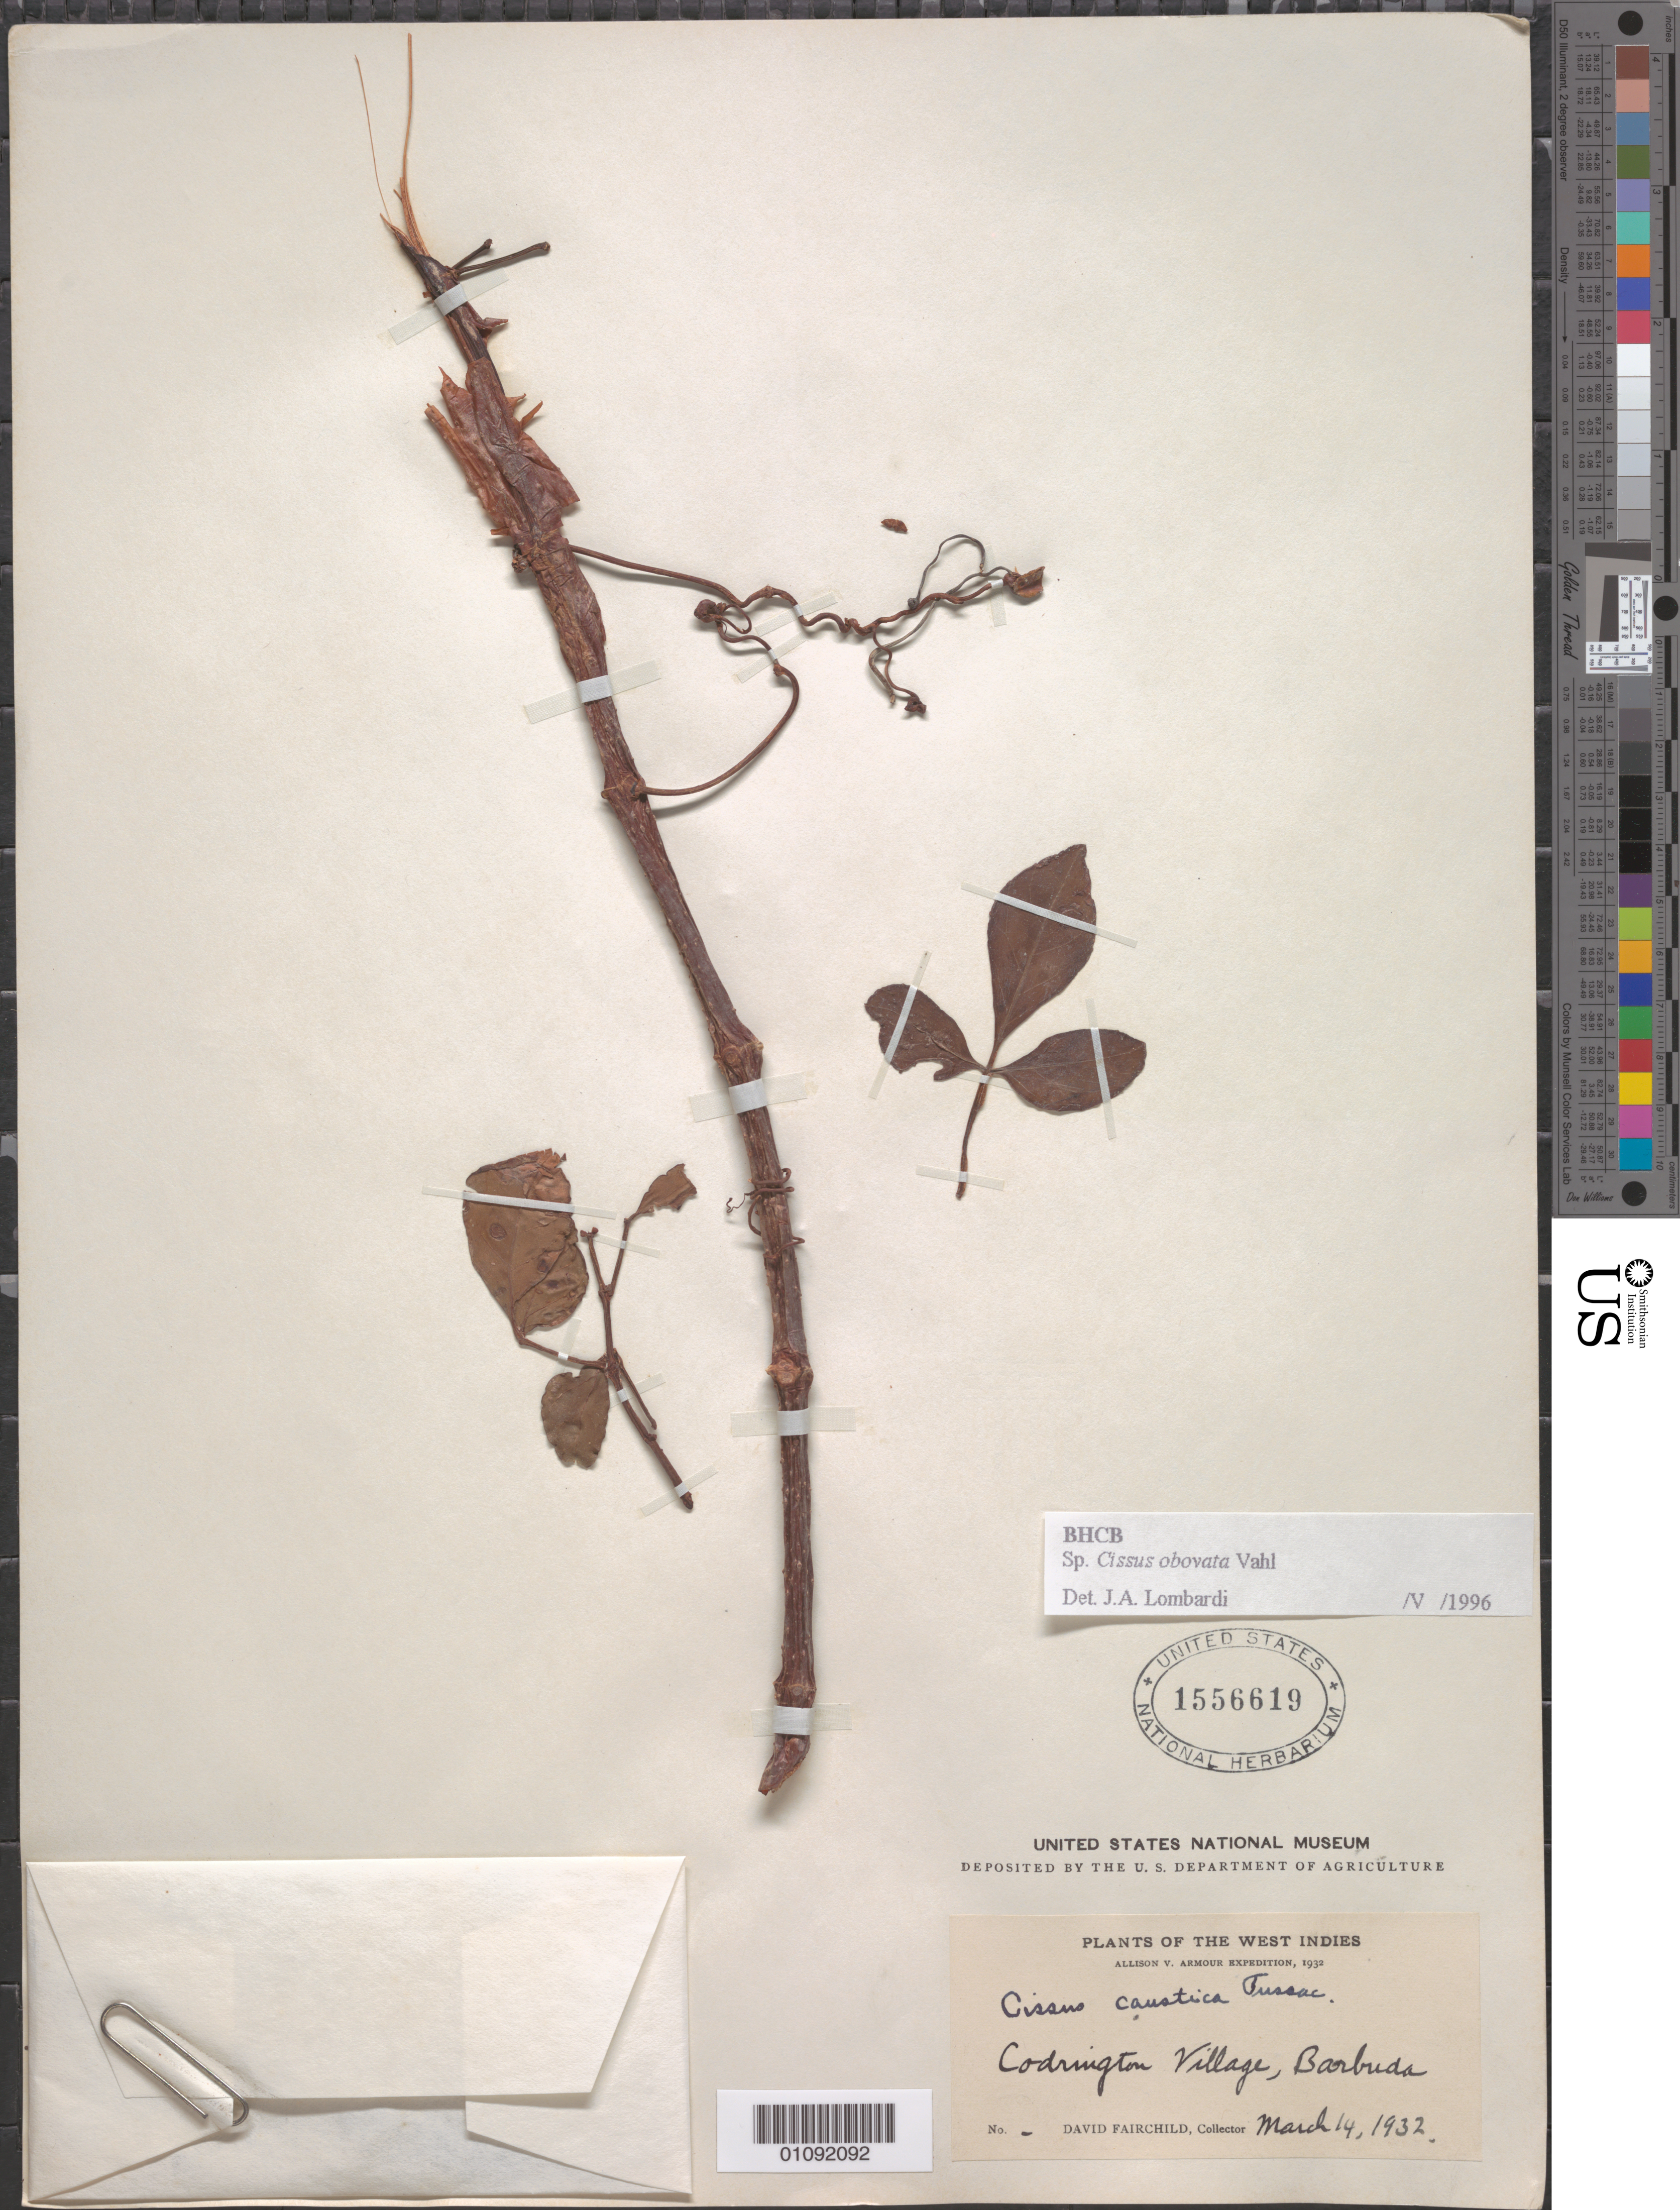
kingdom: Plantae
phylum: Tracheophyta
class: Magnoliopsida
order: Vitales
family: Vitaceae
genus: Cissus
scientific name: Cissus obovata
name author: Vahl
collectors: D. Fairchild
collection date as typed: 14 Mar 1932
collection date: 1932-03-14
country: Antigua and Barbuda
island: Barbuda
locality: Codrington Village, Barbuda.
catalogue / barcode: US 1556619